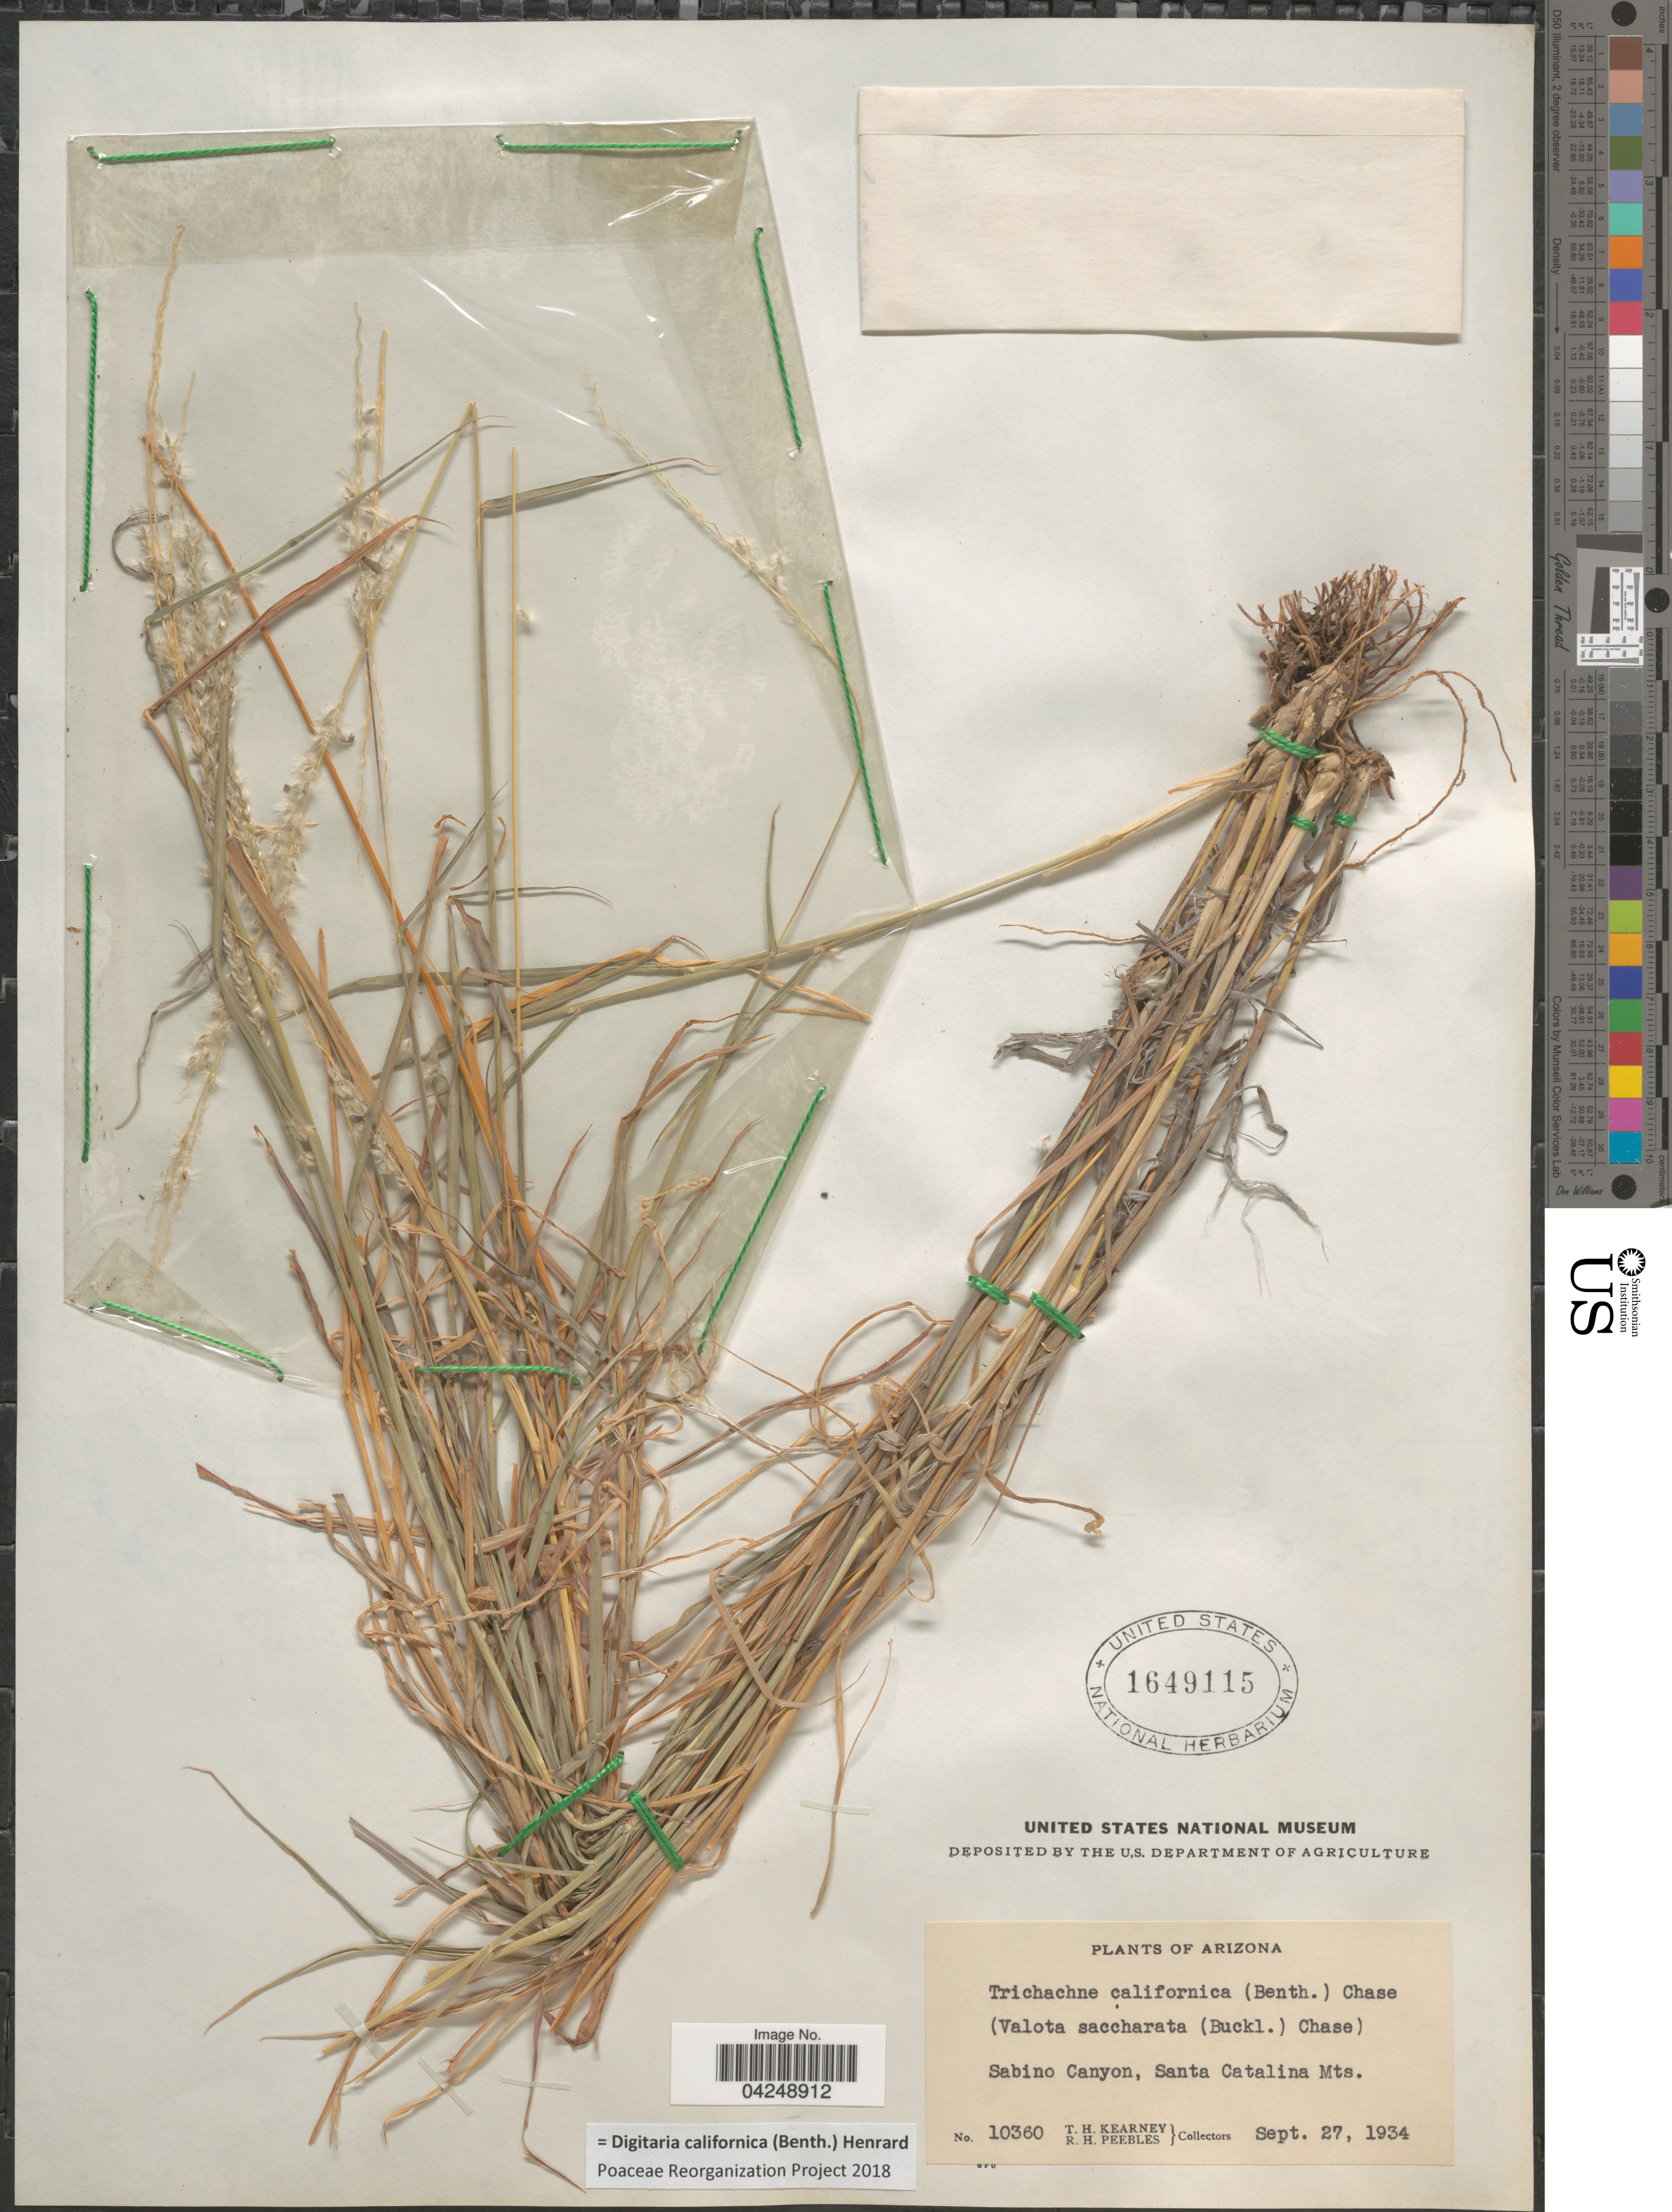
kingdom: Plantae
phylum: Tracheophyta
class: Liliopsida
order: Poales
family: Poaceae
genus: Digitaria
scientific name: Digitaria californica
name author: (Benth.) Henr.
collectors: T. H. Kearney & R. H. Peebles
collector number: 10360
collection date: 1934-09-27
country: United States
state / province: Arizona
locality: Sabino Canyon, Santa Catalina Mts.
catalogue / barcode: US 1649115